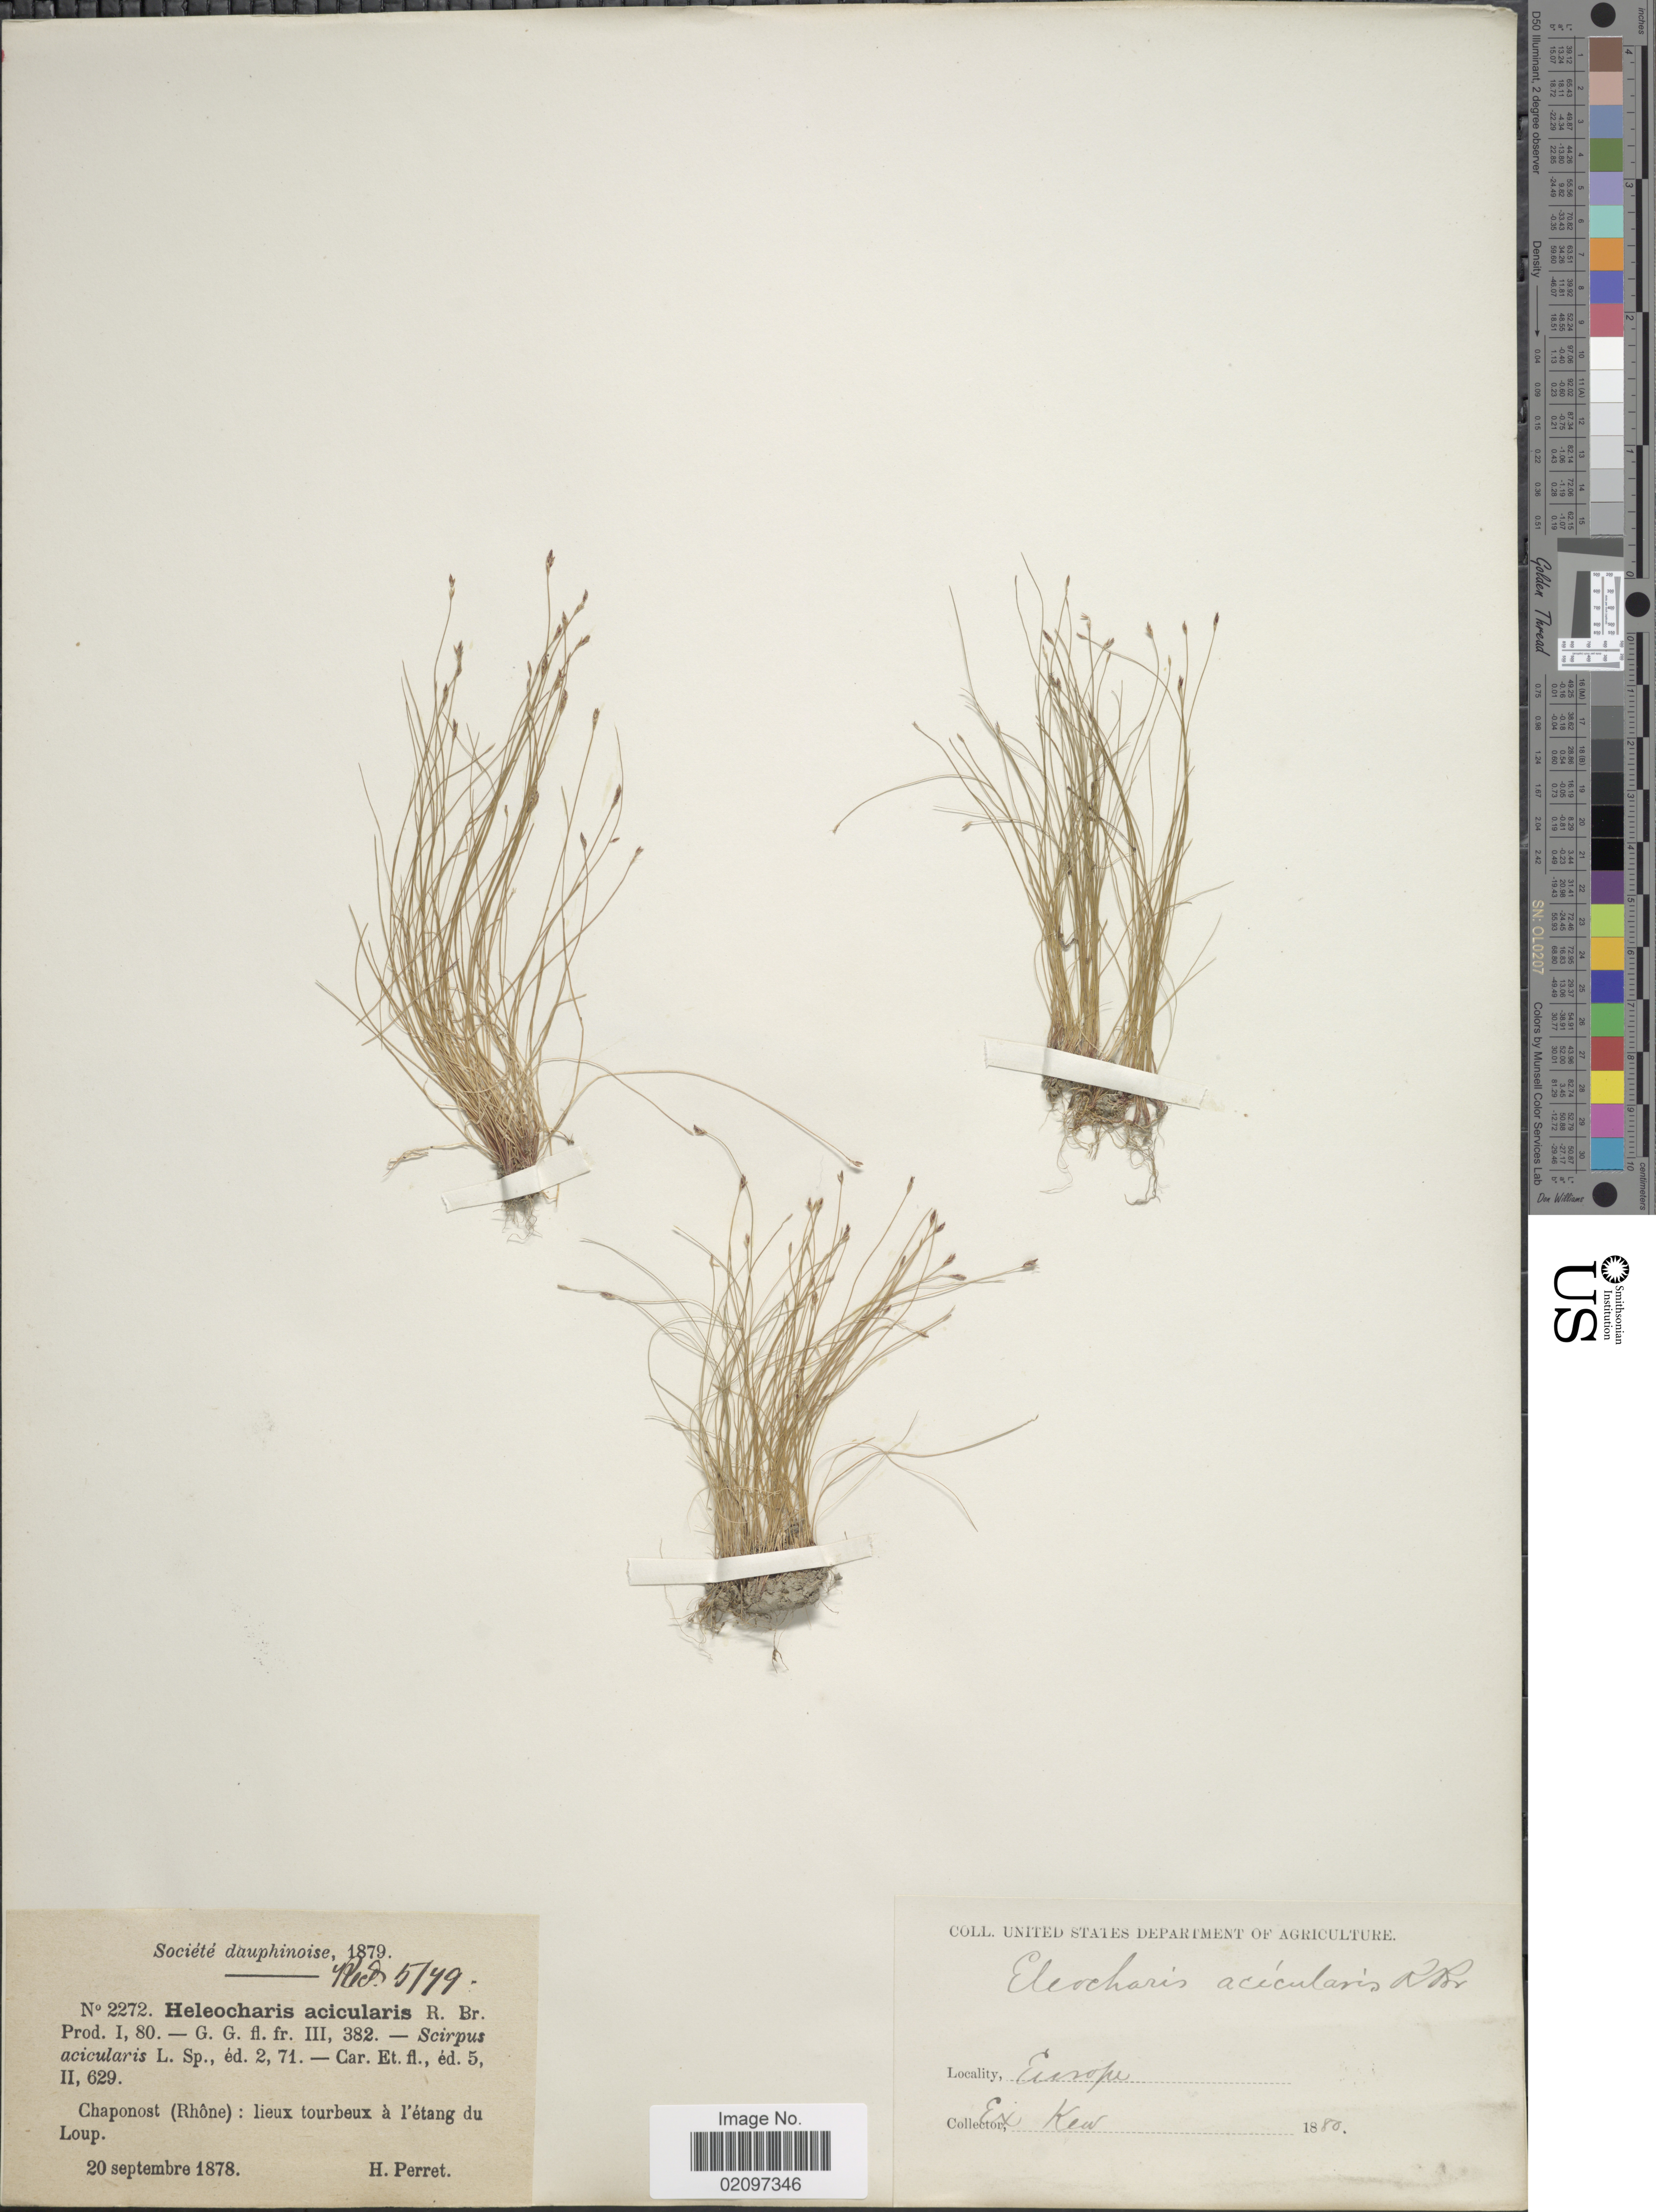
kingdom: Plantae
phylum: Tracheophyta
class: Liliopsida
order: Poales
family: Cyperaceae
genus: Eleocharis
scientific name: Eleocharis acicularis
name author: (L.) Roem. & Schult.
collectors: H. Perret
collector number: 2272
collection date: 1878-09-20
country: France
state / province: Auvergne-Rhône-Alpes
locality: Chaponost (Rhone): lieux tourbeux a l'etang du Loup.